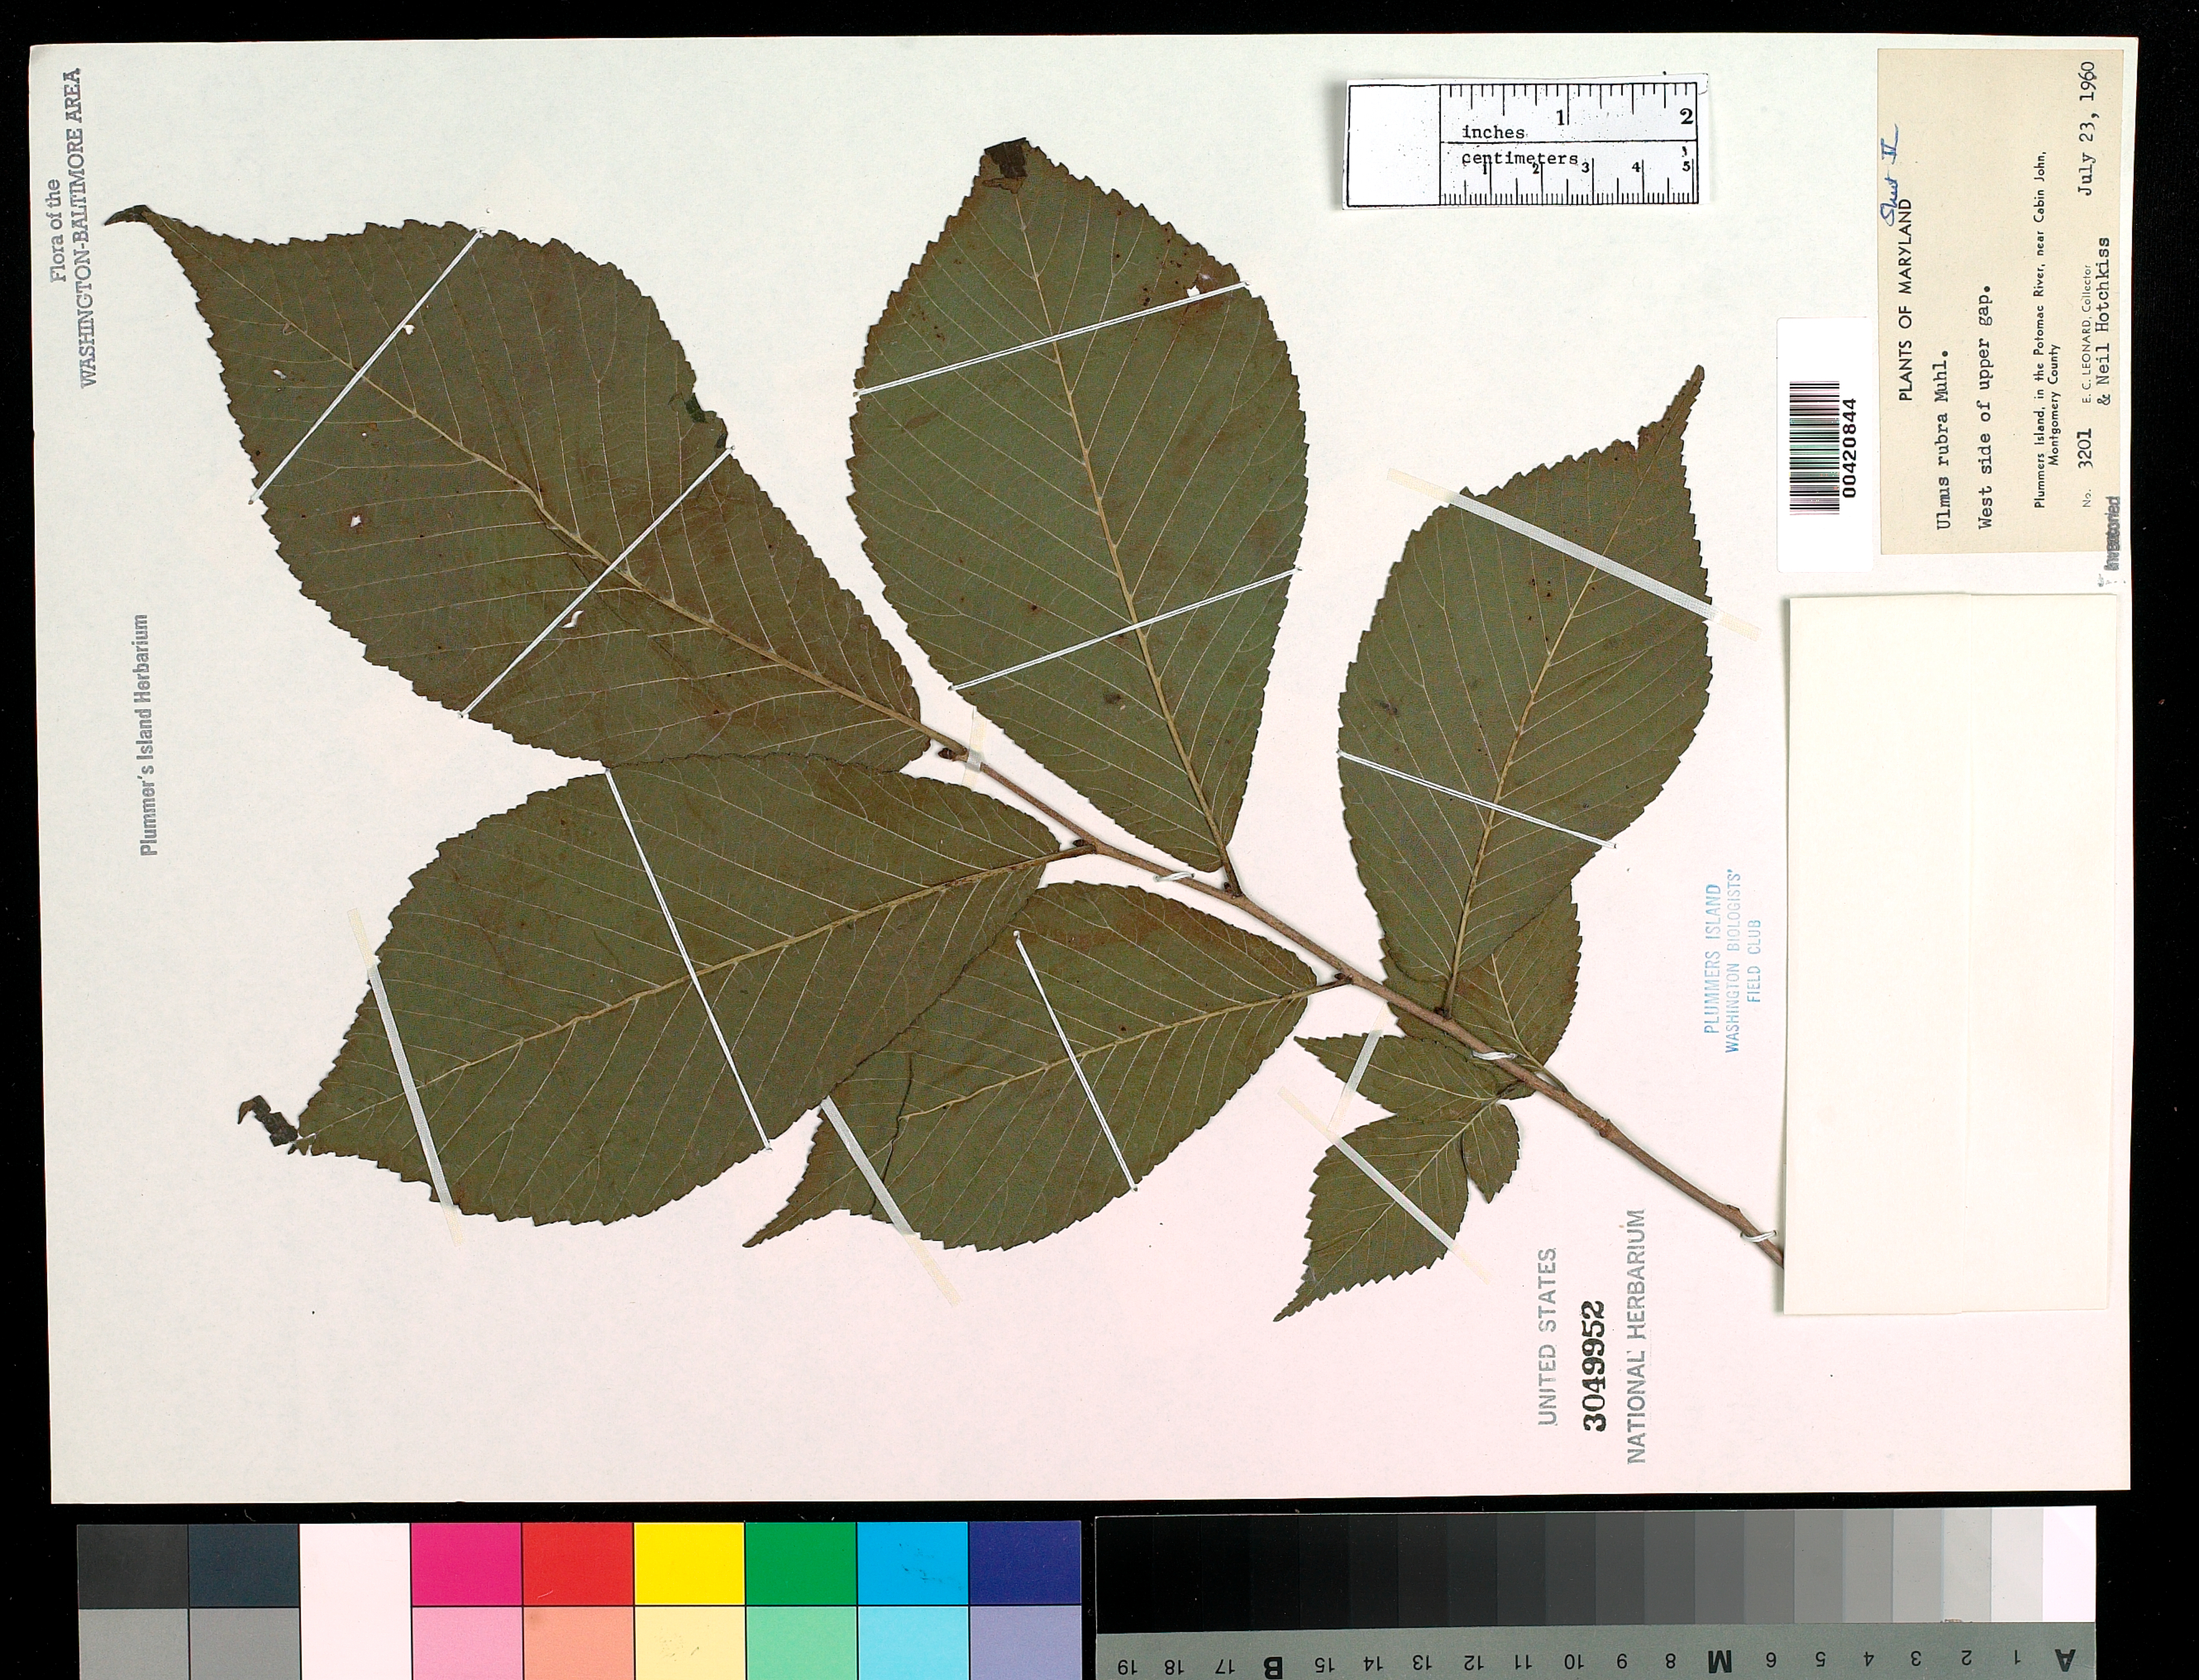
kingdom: Plantae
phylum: Tracheophyta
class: Magnoliopsida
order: Rosales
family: Ulmaceae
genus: Ulmus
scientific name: Ulmus rubra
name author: Muhl.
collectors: N. Hotchkiss & E. C. Leonard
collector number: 3201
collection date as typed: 23 Jul 1960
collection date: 1960-07-23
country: United States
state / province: Maryland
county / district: Montgomery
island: Plummers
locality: Plummer's Island, west side of Upper Gap C. & O. Canal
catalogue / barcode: US 3049952